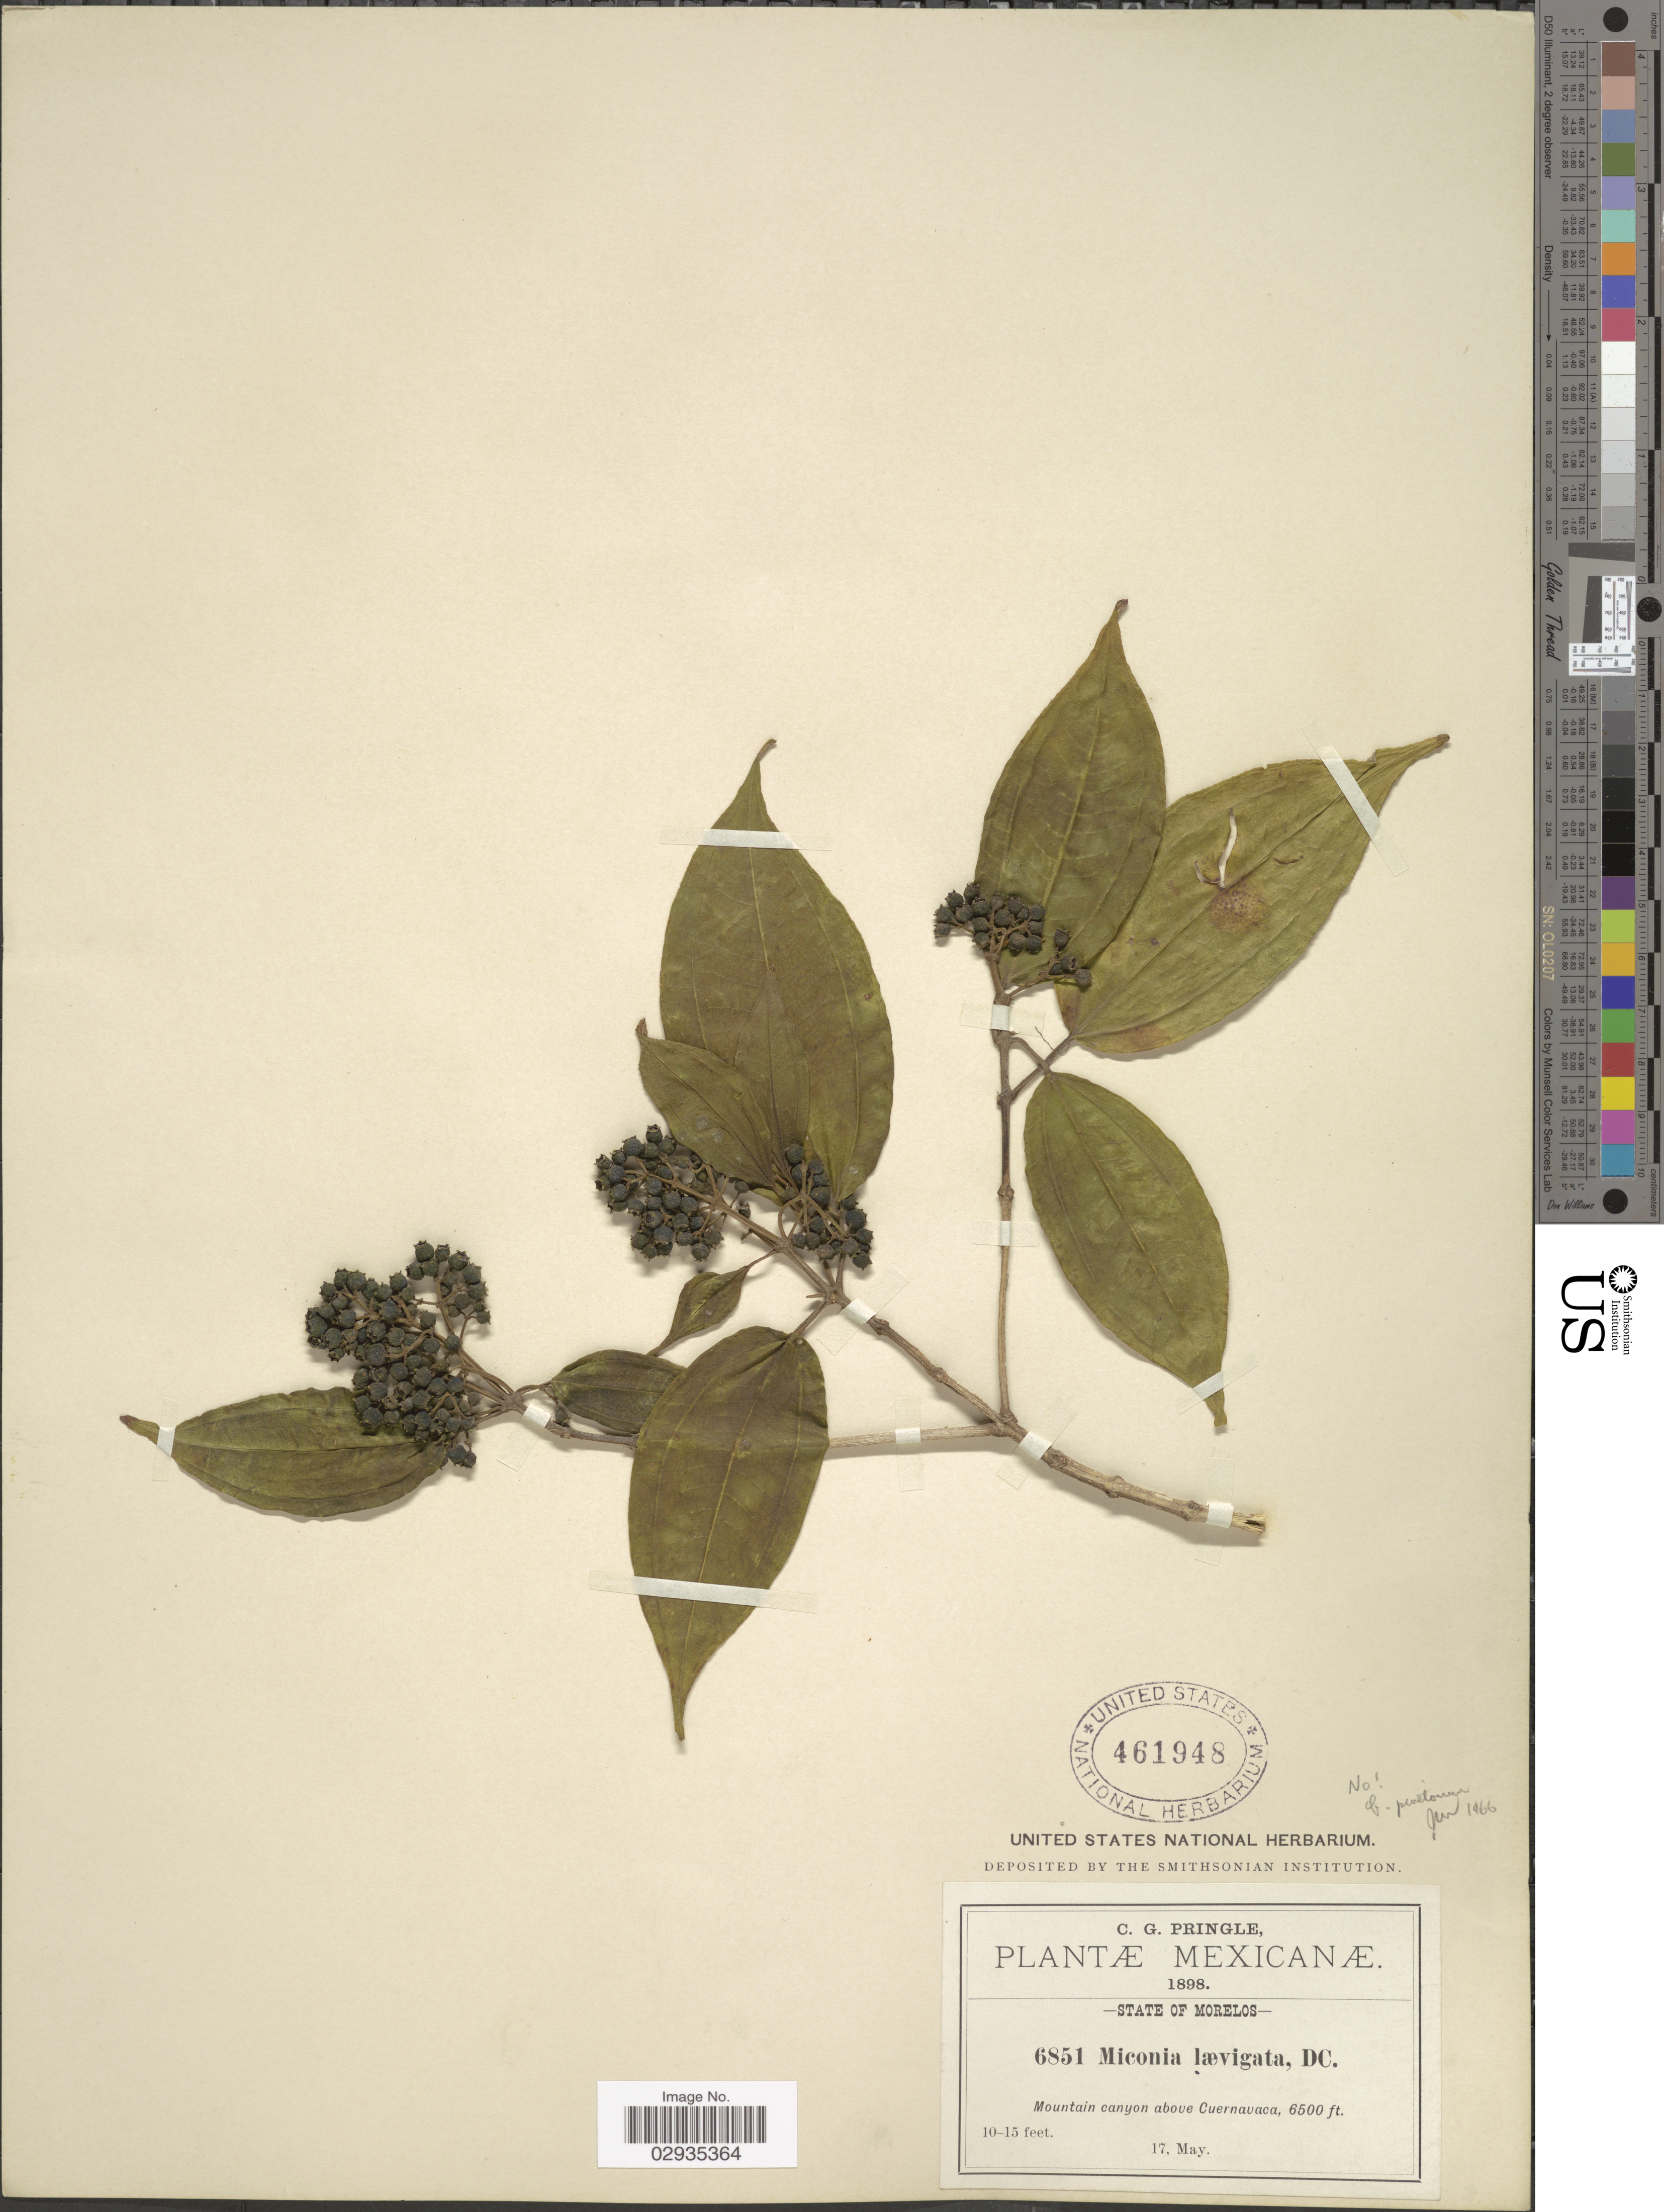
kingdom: Plantae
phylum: Tracheophyta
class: Magnoliopsida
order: Myrtales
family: Melastomataceae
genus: Miconia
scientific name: Miconia pinetorum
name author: Naudin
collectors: C. G. Pringle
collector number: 6851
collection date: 1898-05-17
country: Mexico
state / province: Morelos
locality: Mountain canyon above Cuernavaca.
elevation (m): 1981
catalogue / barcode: US 461948